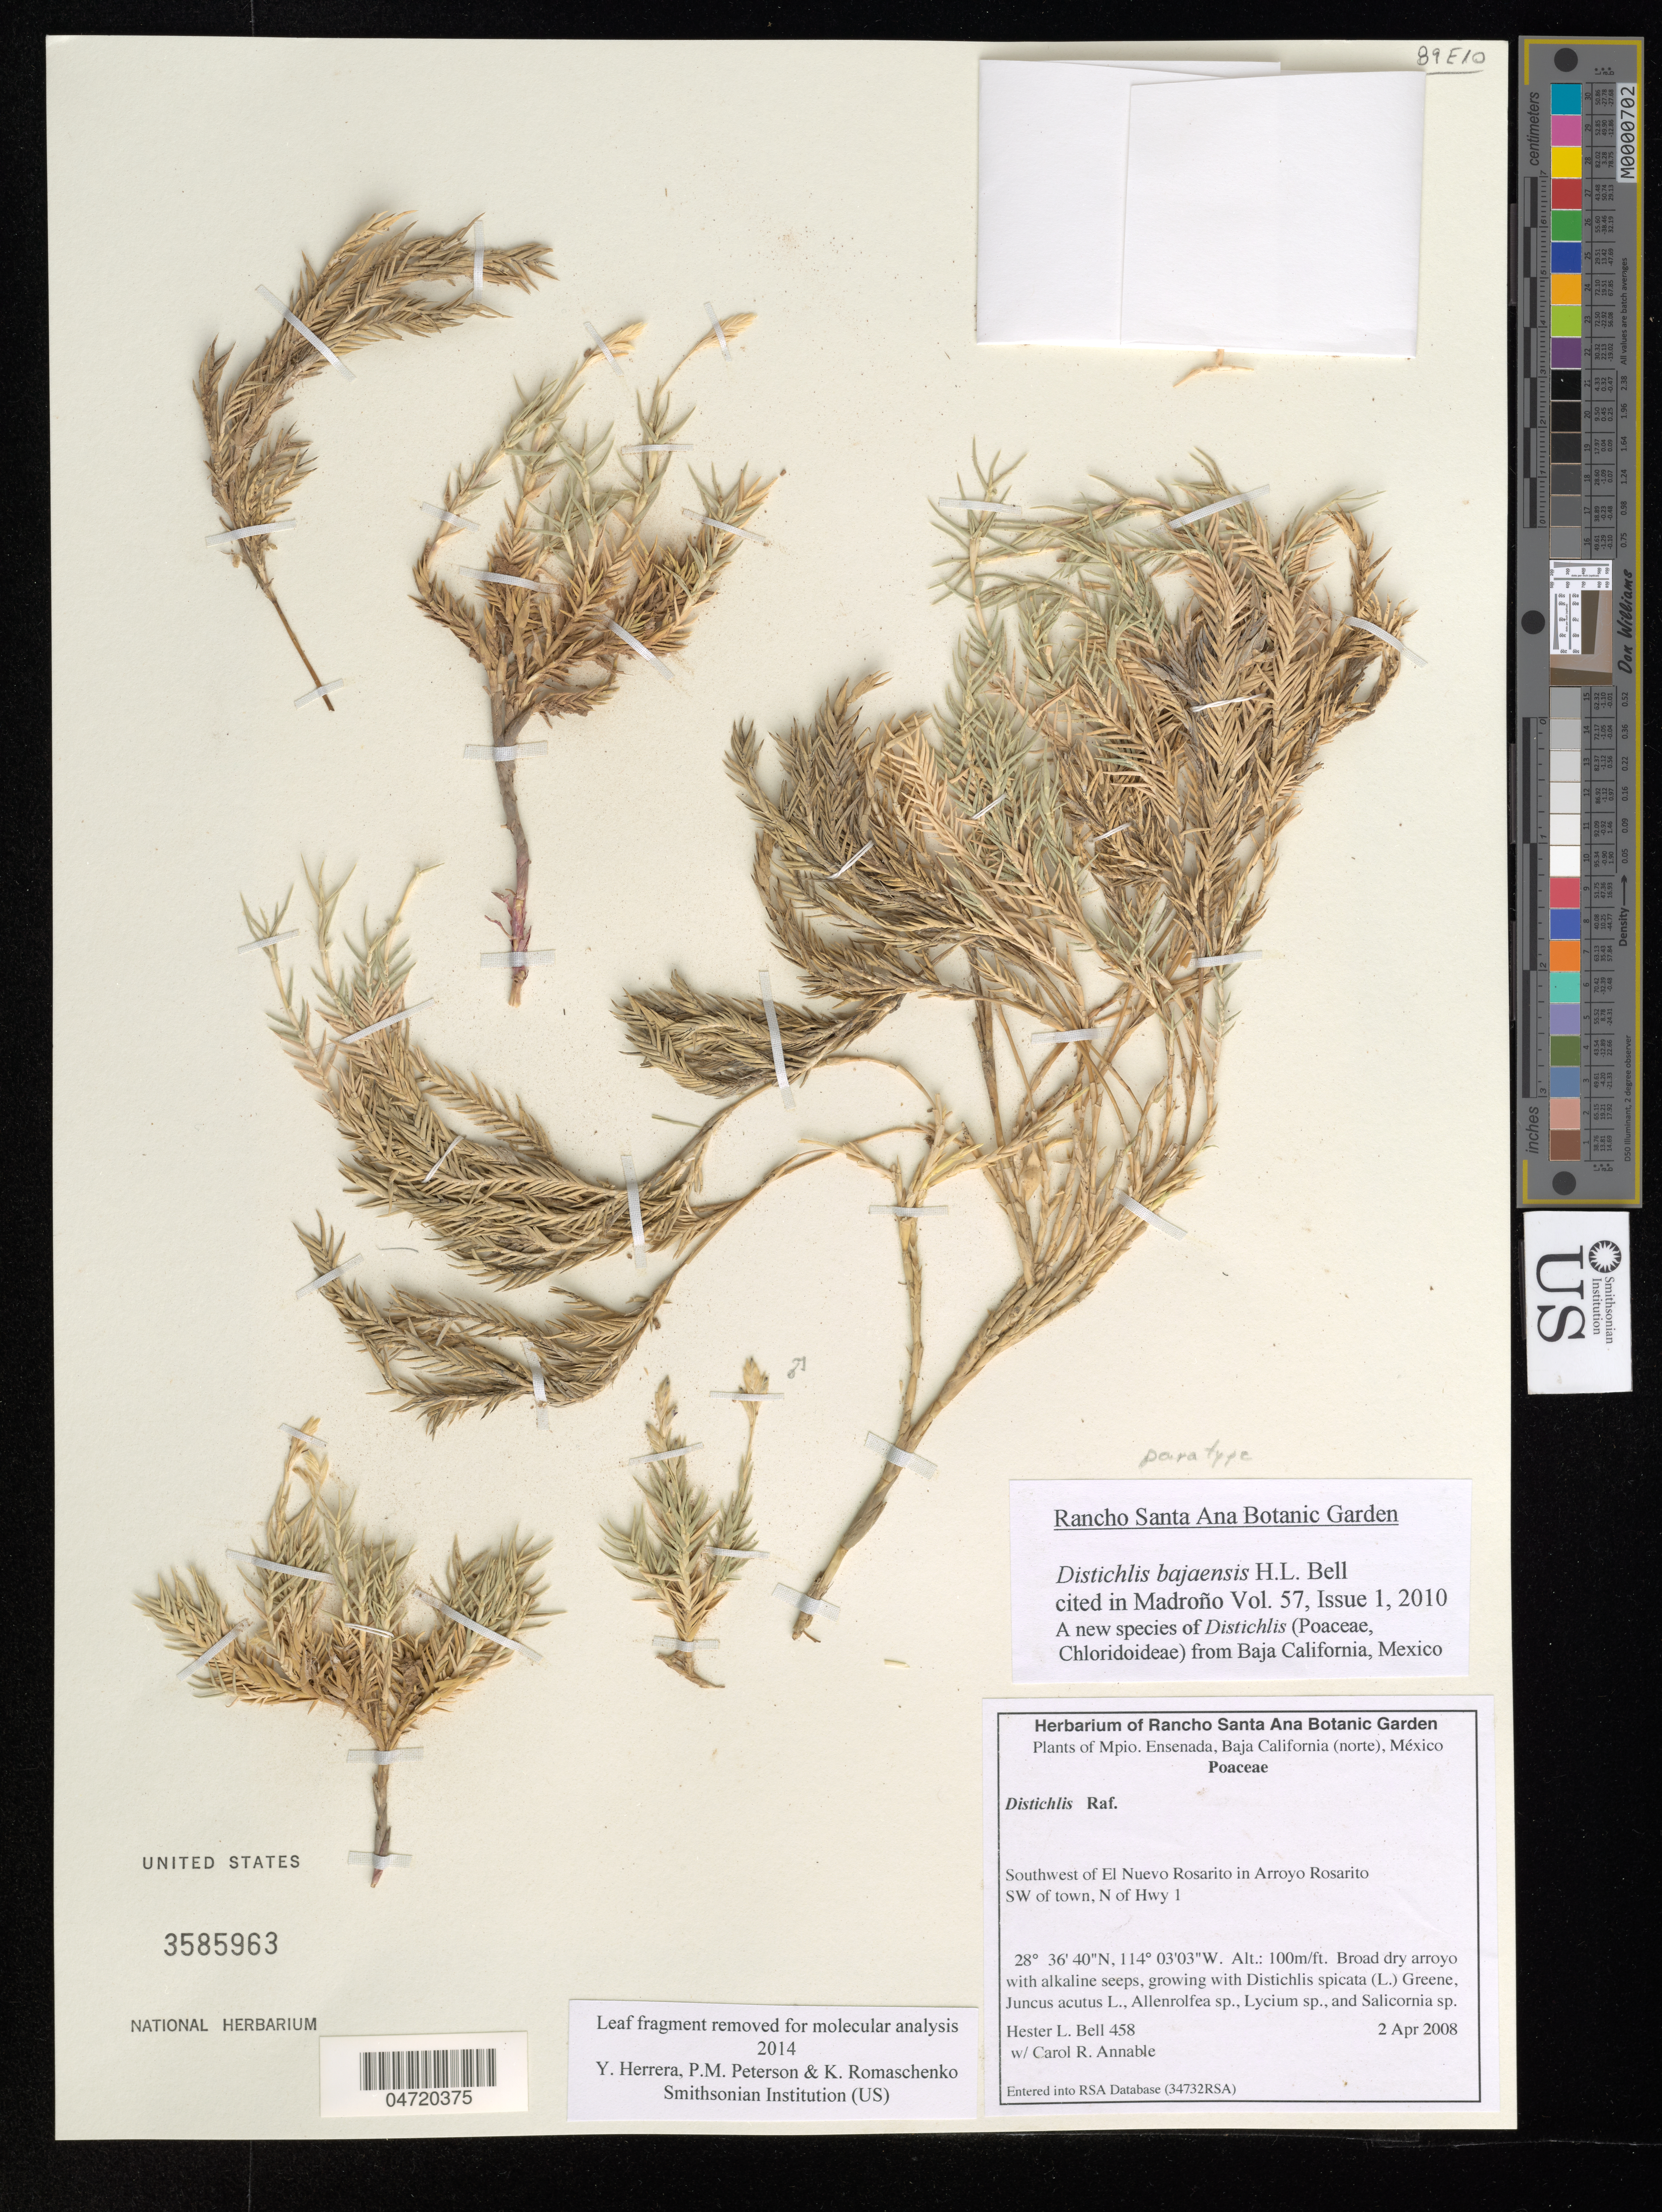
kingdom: Plantae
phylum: Tracheophyta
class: Liliopsida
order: Poales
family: Poaceae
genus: Distichlis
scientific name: Distichlis bajaensis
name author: H.L. Bell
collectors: H. L. Bell & C. R. Annable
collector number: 458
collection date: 2008-04-02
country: Mexico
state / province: Baja California Norte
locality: Mpio. Ensenada. Southwest of El Nuevo Rosarito in Arroyo Rosarito. SW of town, N of Hwy 1.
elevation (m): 100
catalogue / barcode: US 3585963